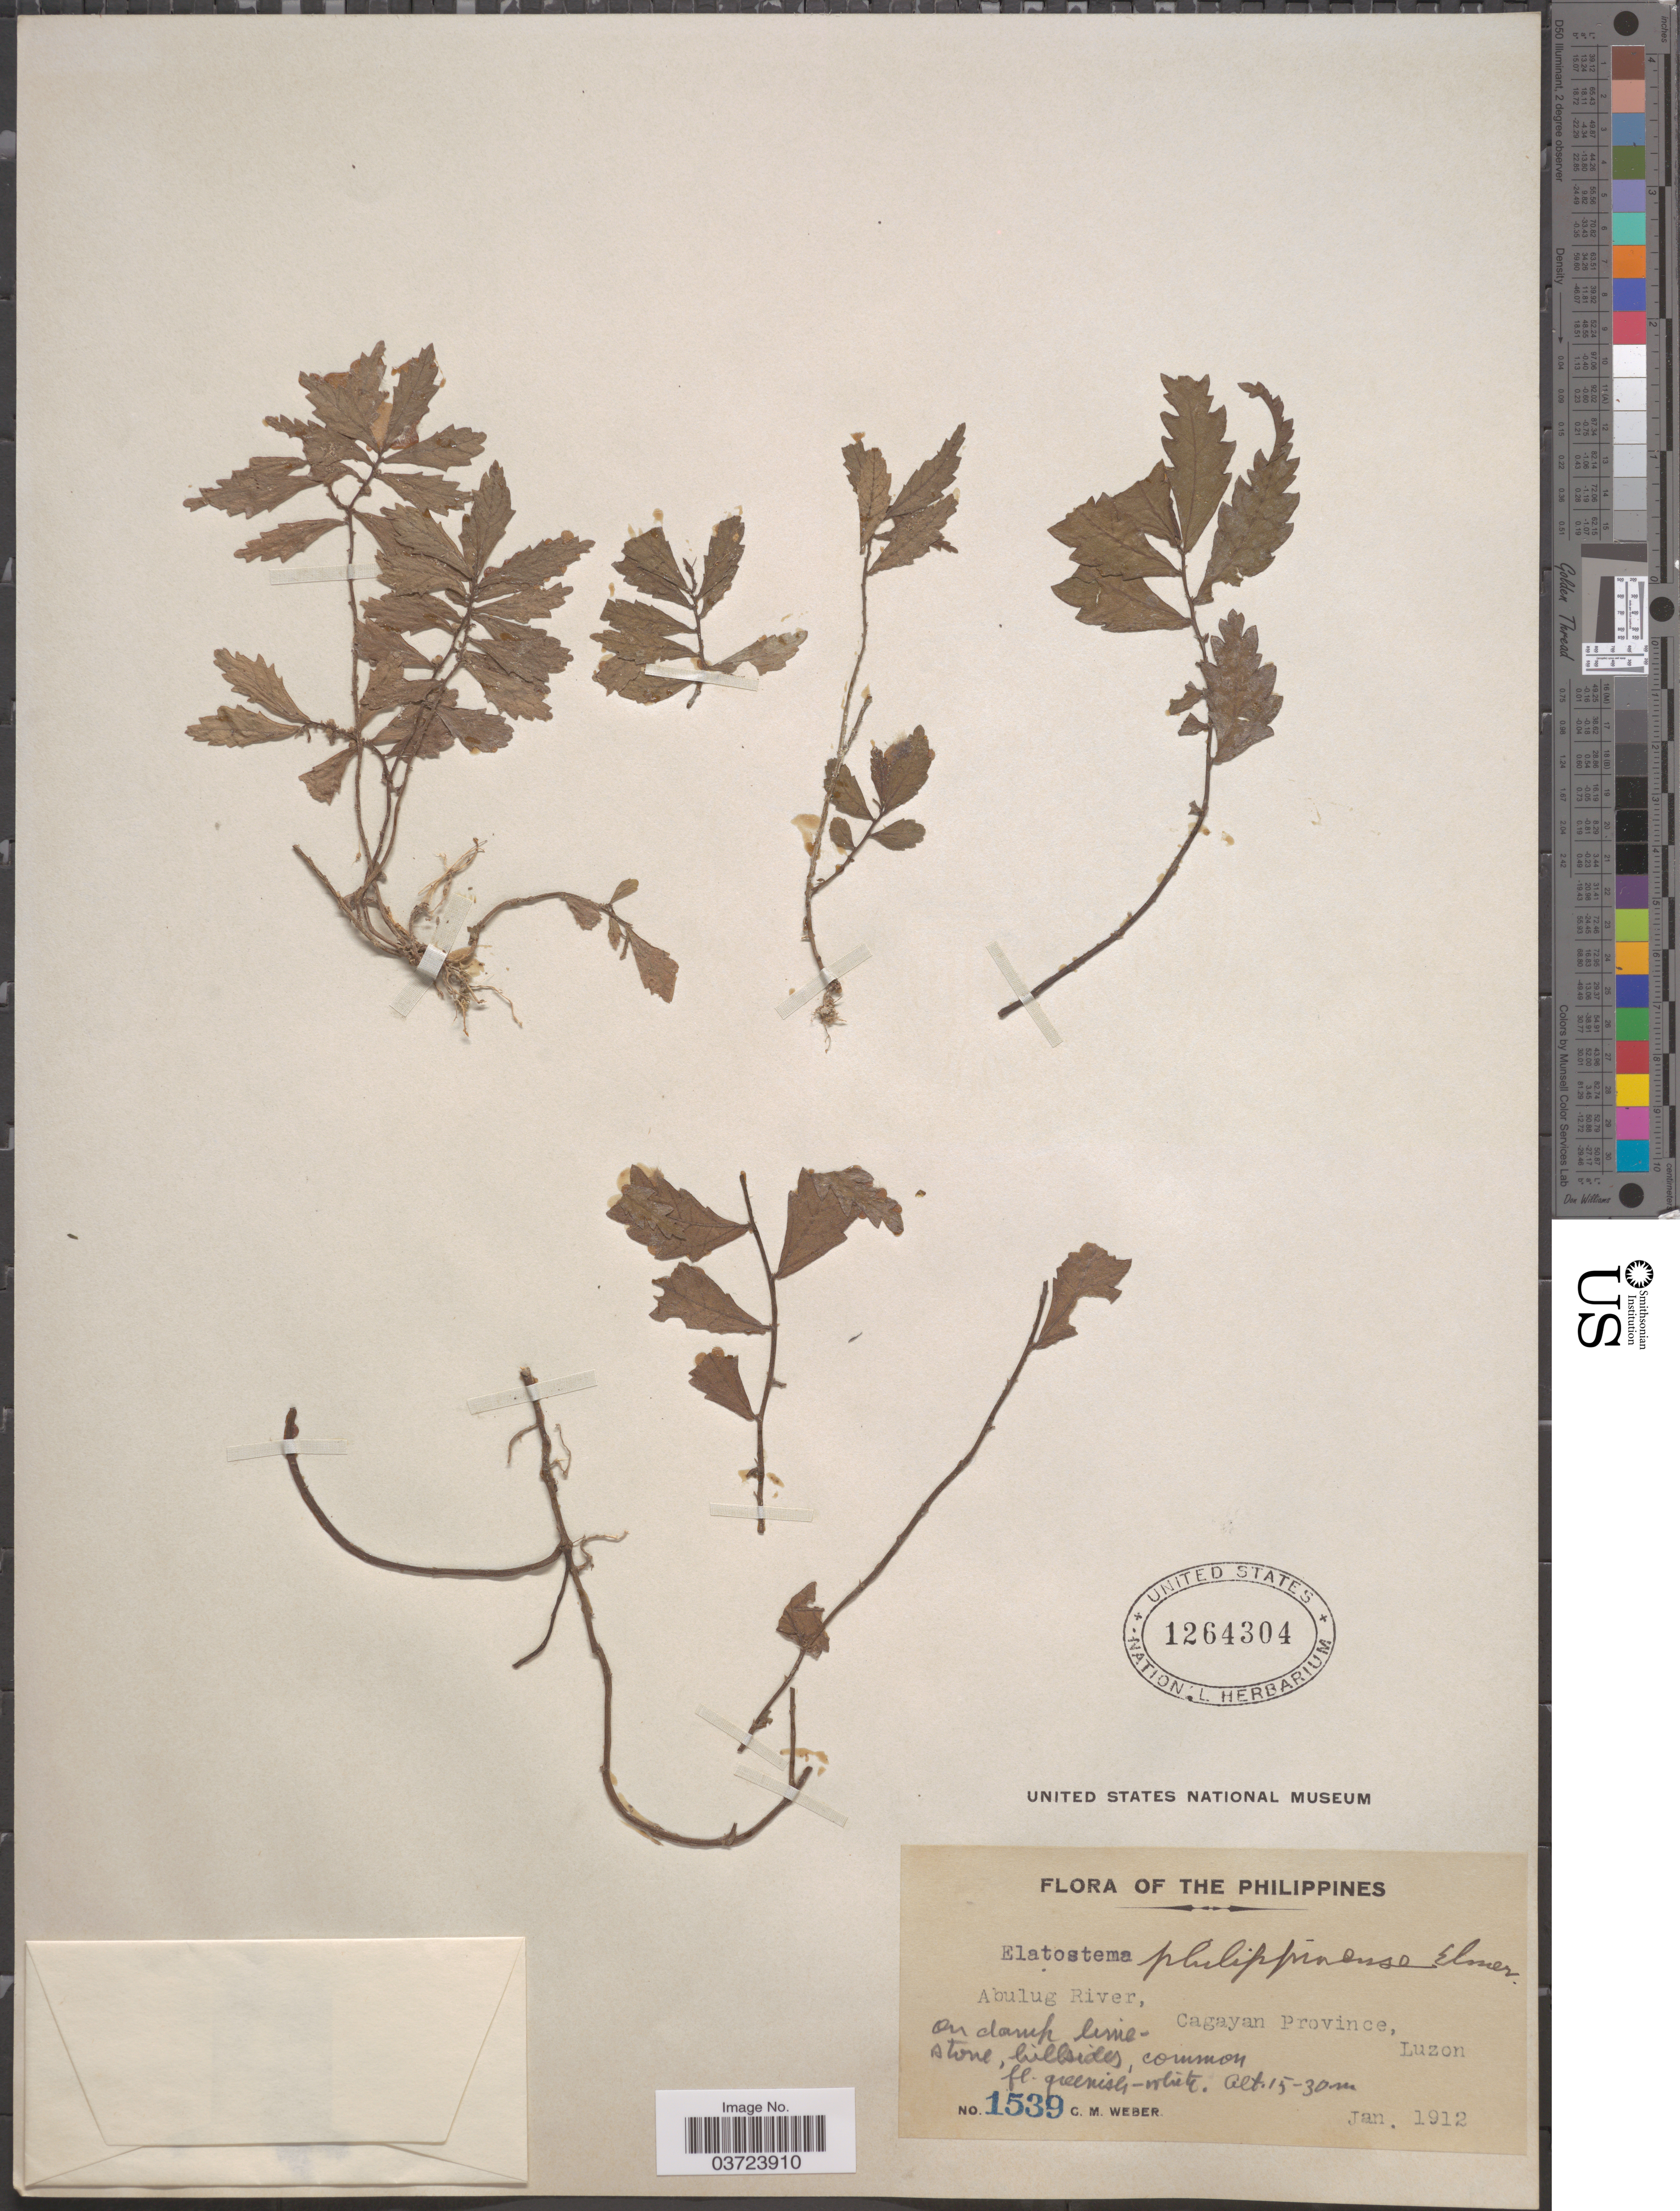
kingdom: Plantae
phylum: Tracheophyta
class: Magnoliopsida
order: Rosales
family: Urticaceae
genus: Elatostema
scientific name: Elatostema philippinense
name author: Elmer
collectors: C. M. Weber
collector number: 1539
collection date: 1912-01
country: Philippines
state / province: Cagayan Valley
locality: Abulug River, Cagayan Province, Luzon.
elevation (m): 15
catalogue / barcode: US 1264304